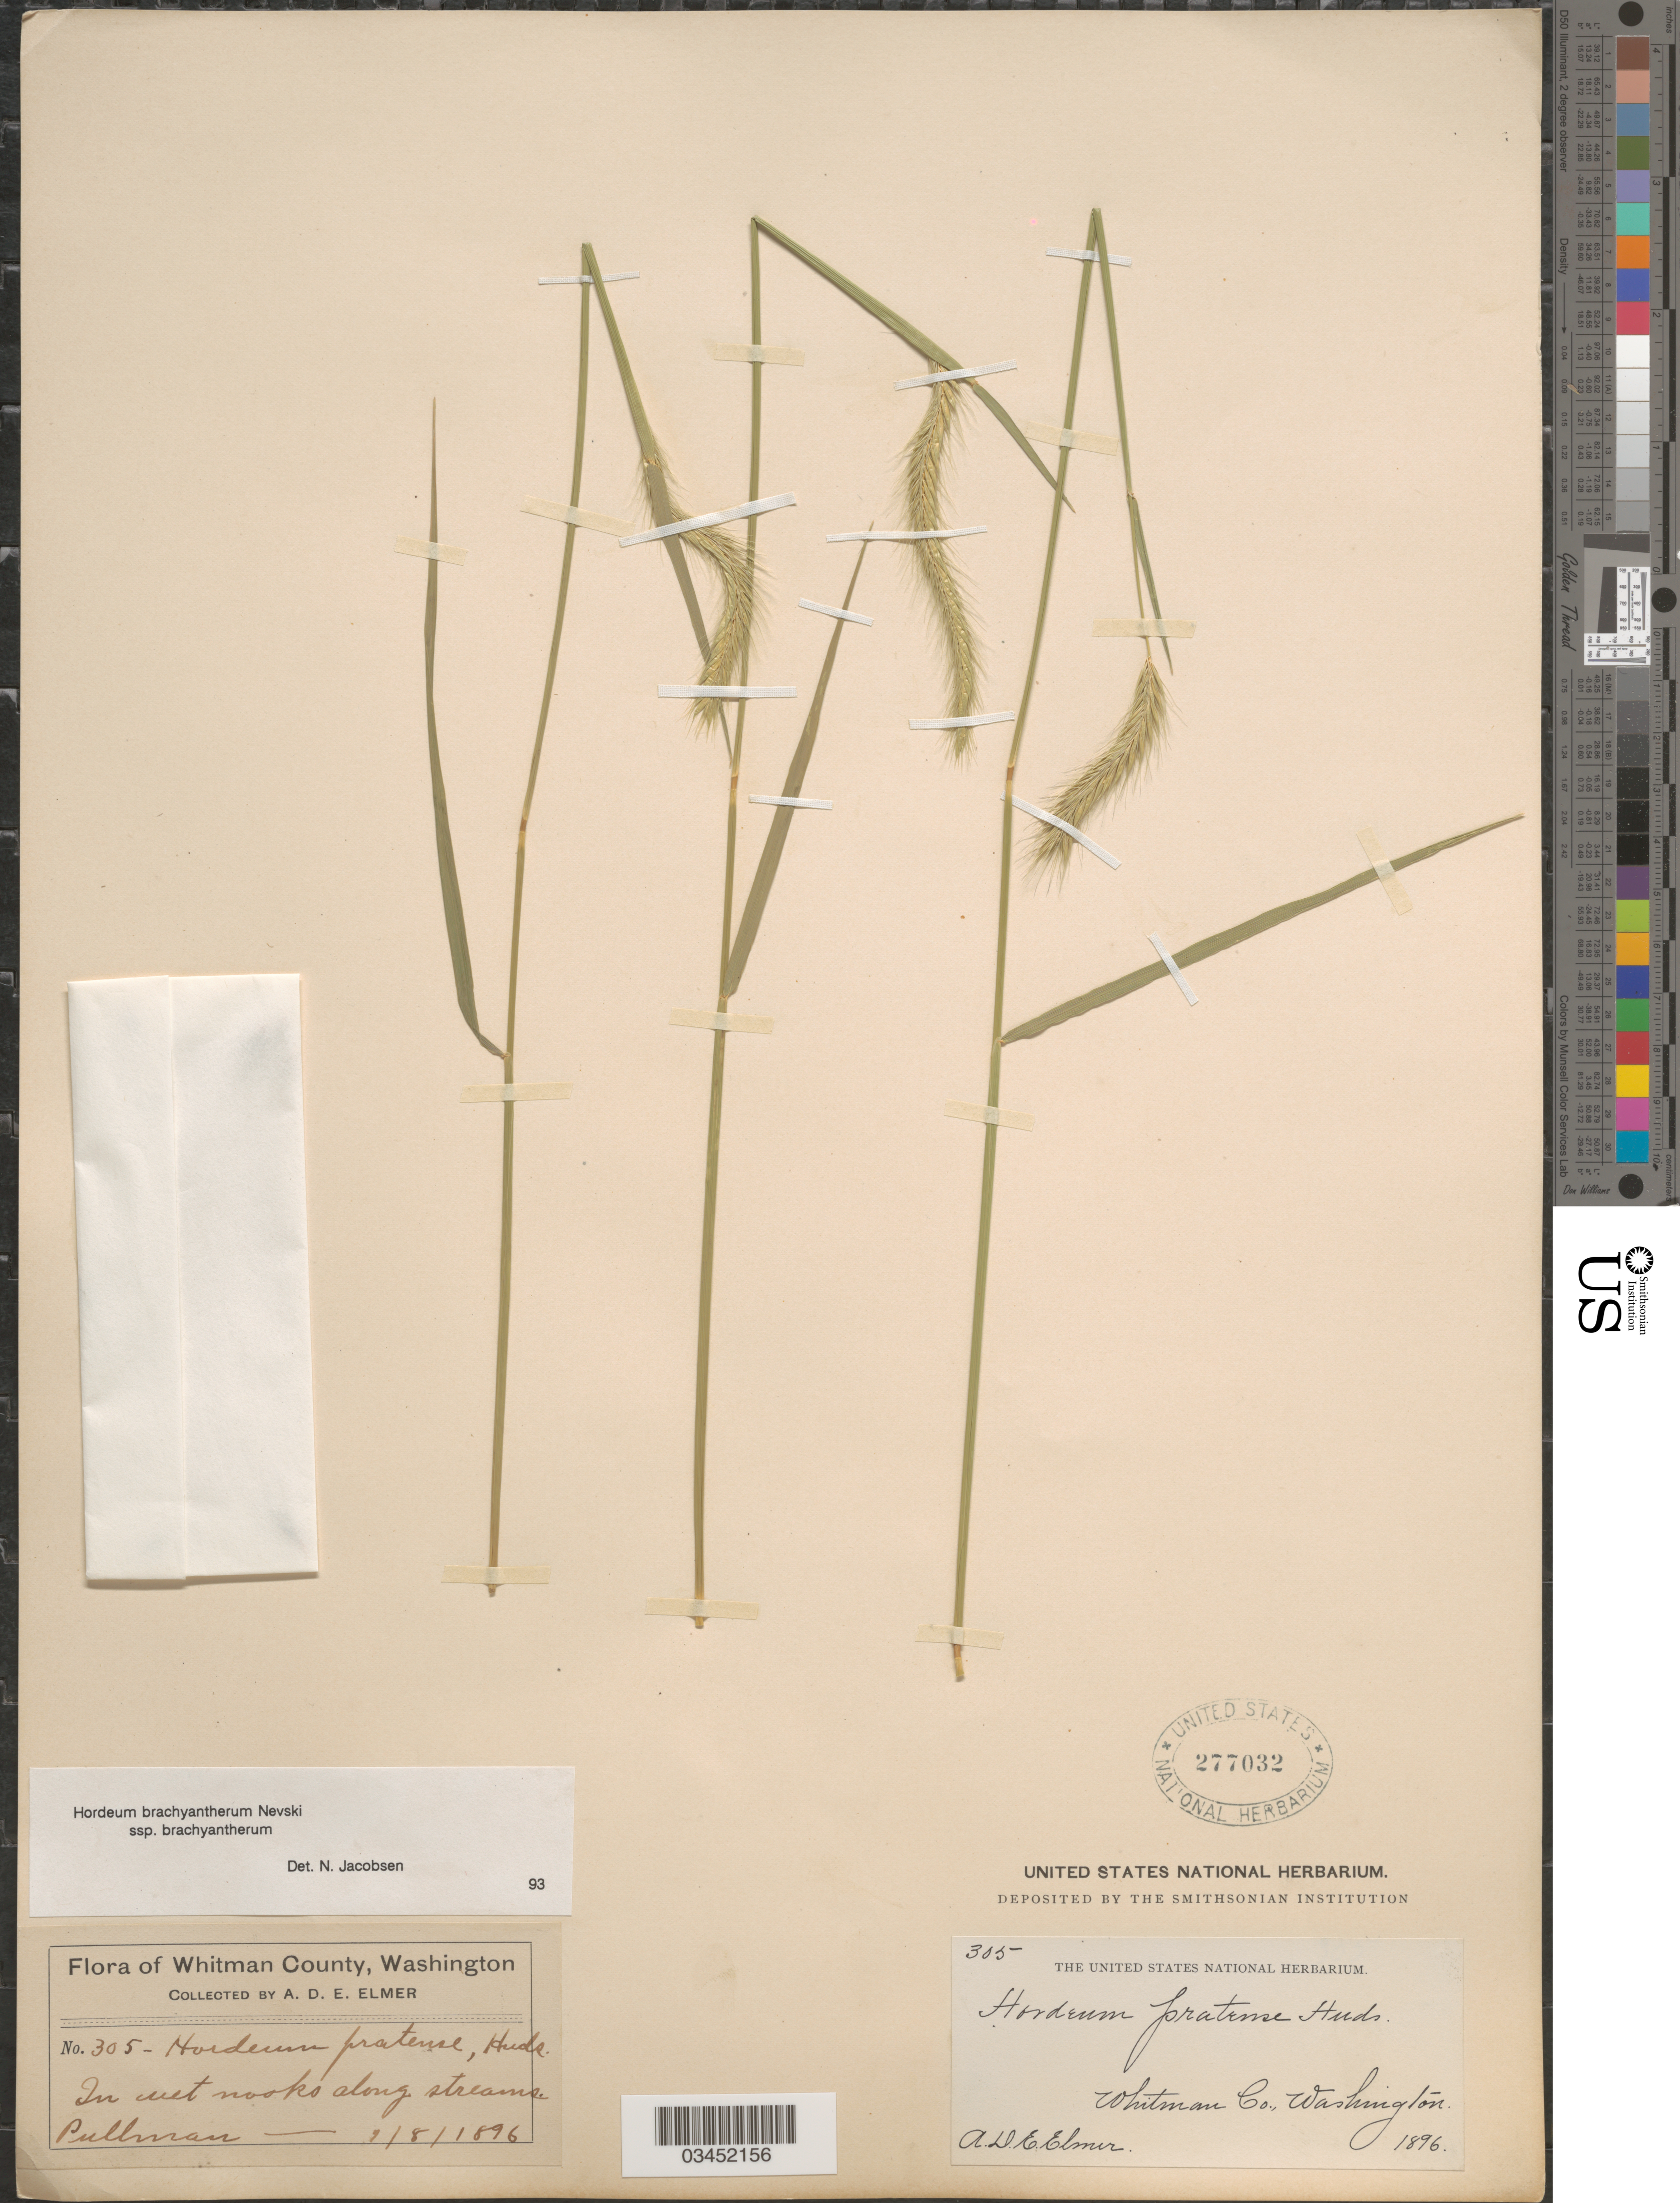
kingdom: Plantae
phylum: Tracheophyta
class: Liliopsida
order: Poales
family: Poaceae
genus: Hordeum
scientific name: Hordeum brachyantherum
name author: Nevski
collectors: A. D. E. Elmer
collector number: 305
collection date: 1896-01-08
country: United States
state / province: Washington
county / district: Whitman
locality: Whitman Co. In wet nooks along streams. Pullman.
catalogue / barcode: US 277032